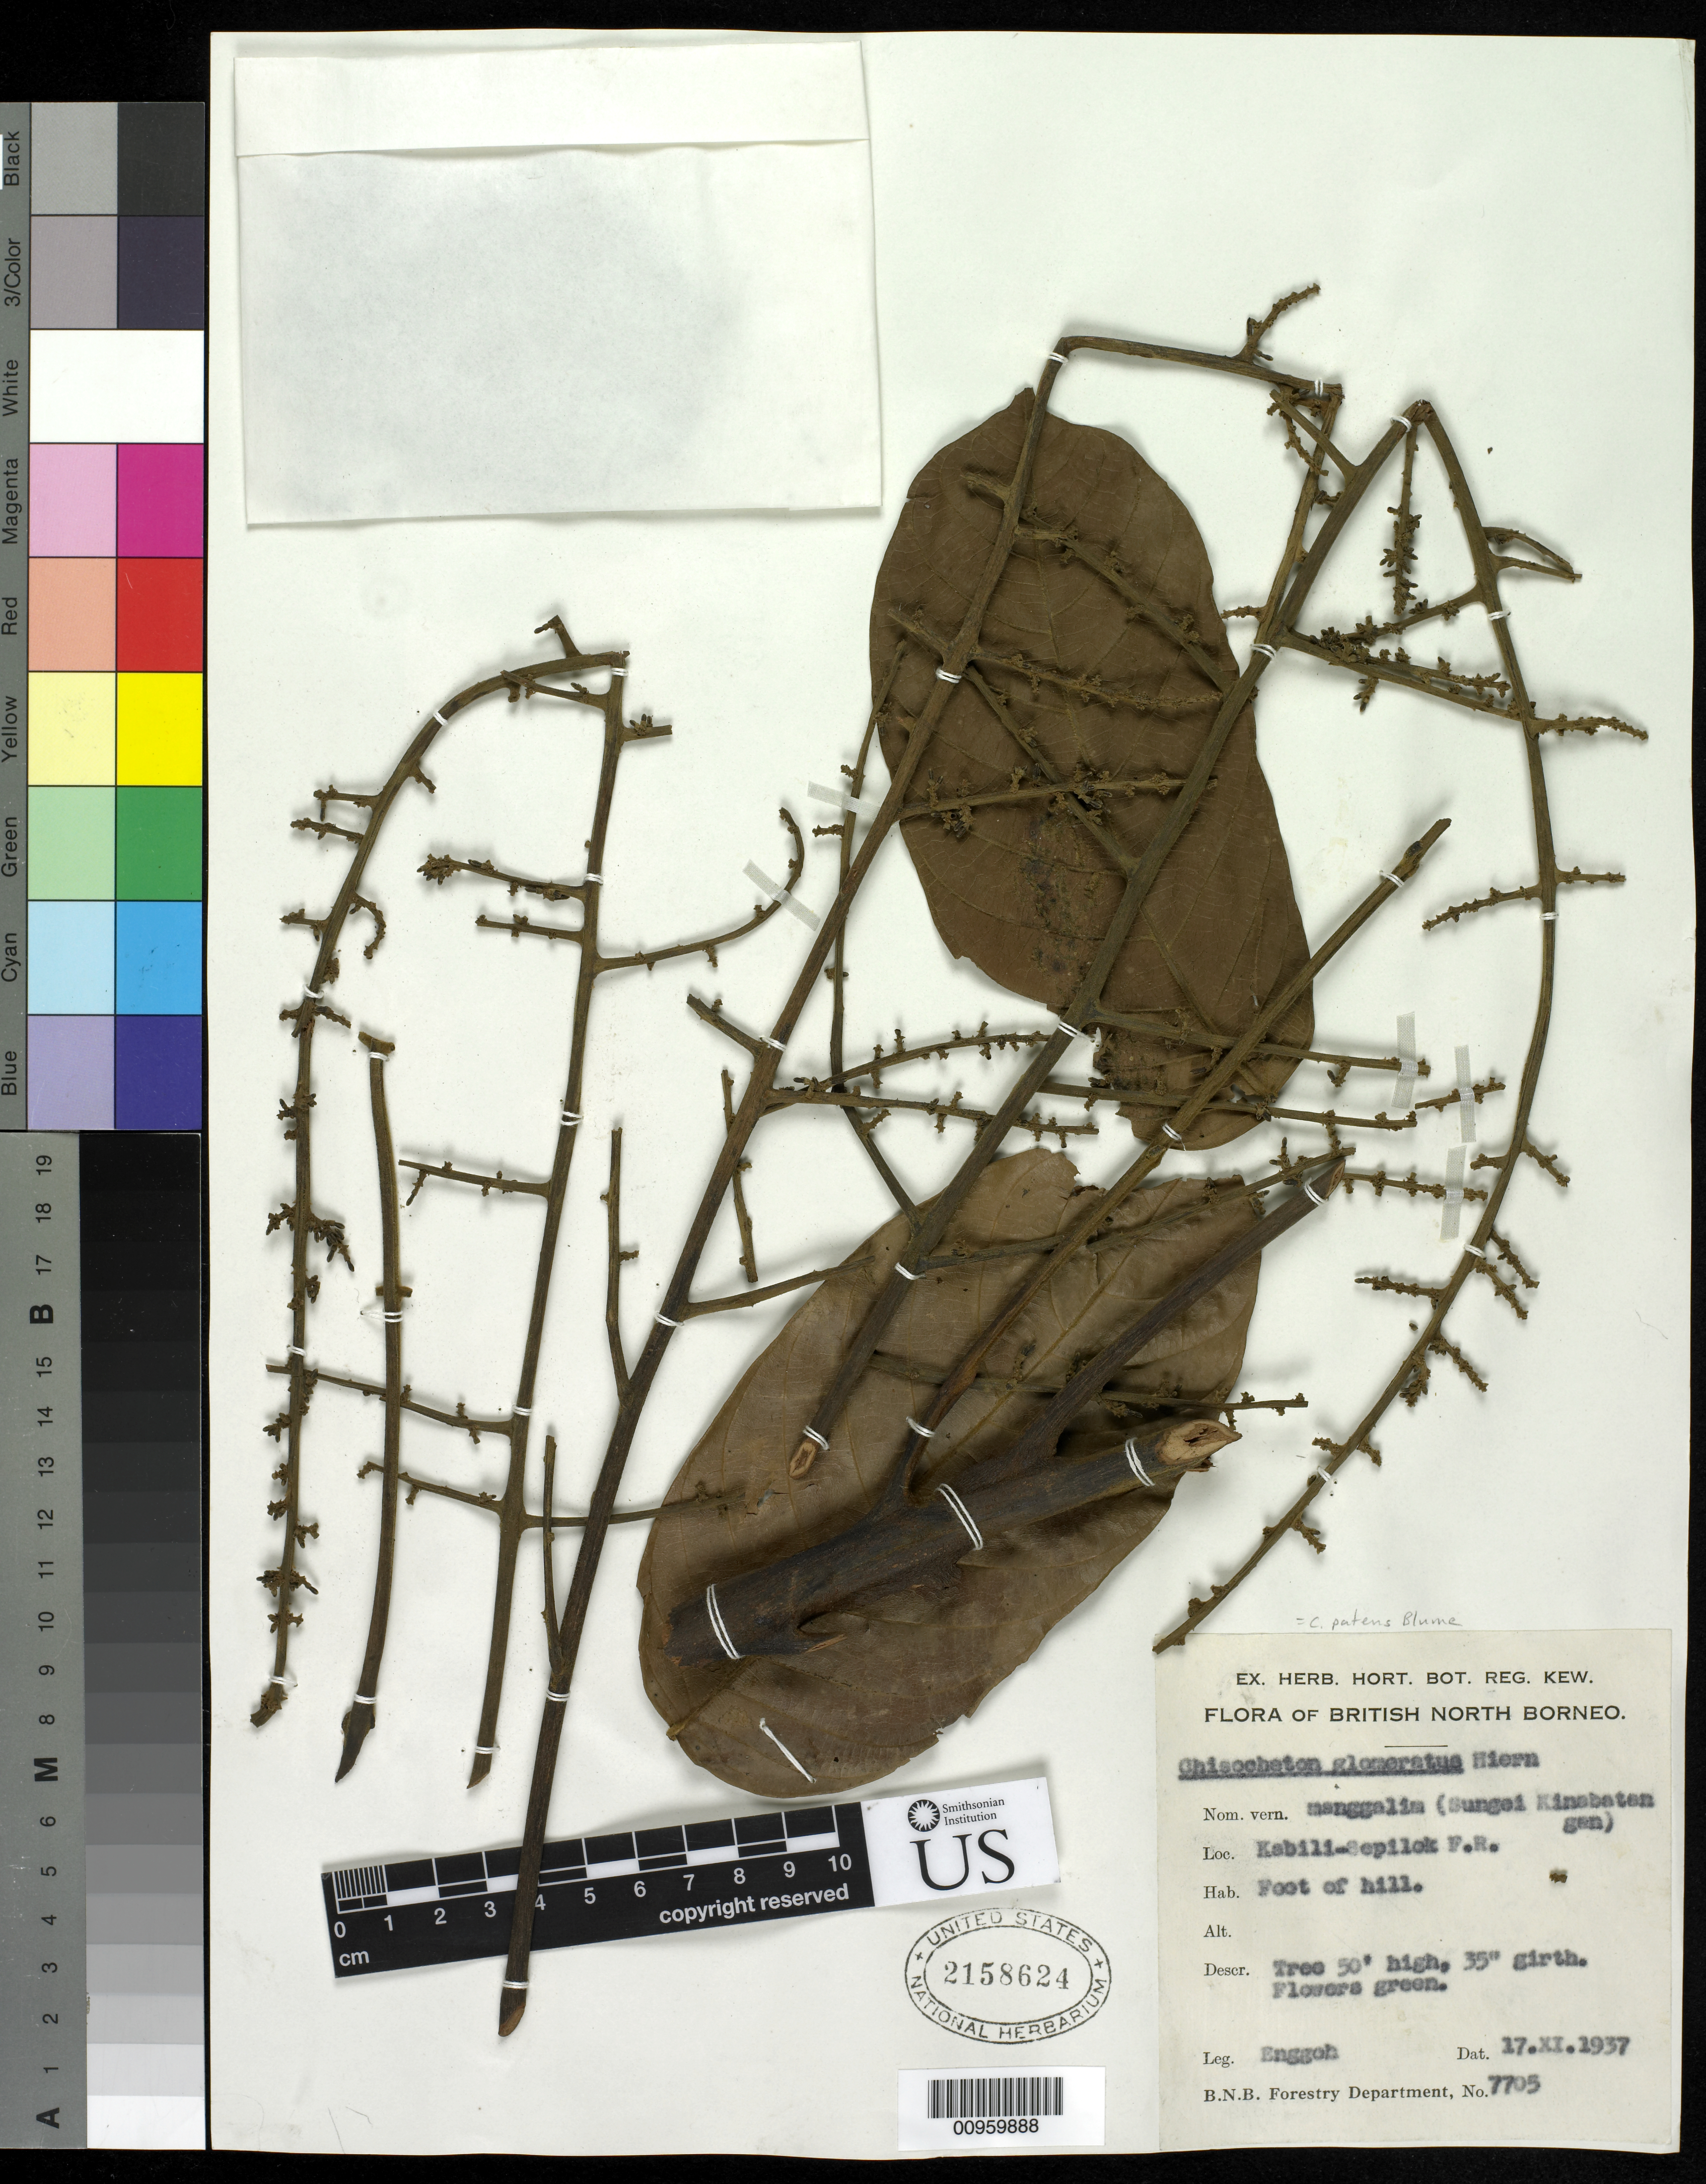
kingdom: Plantae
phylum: Tracheophyta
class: Magnoliopsida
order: Sapindales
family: Meliaceae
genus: Chisocheton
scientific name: Chisocheton patens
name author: Blume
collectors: -. Enggoh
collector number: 7705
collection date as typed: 17 Nov 1937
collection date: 1937-11-17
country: Malaysia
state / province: Sabah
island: Borneo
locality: Kabili-Sepilok F.R.; foot of hill.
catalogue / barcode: US 2158624